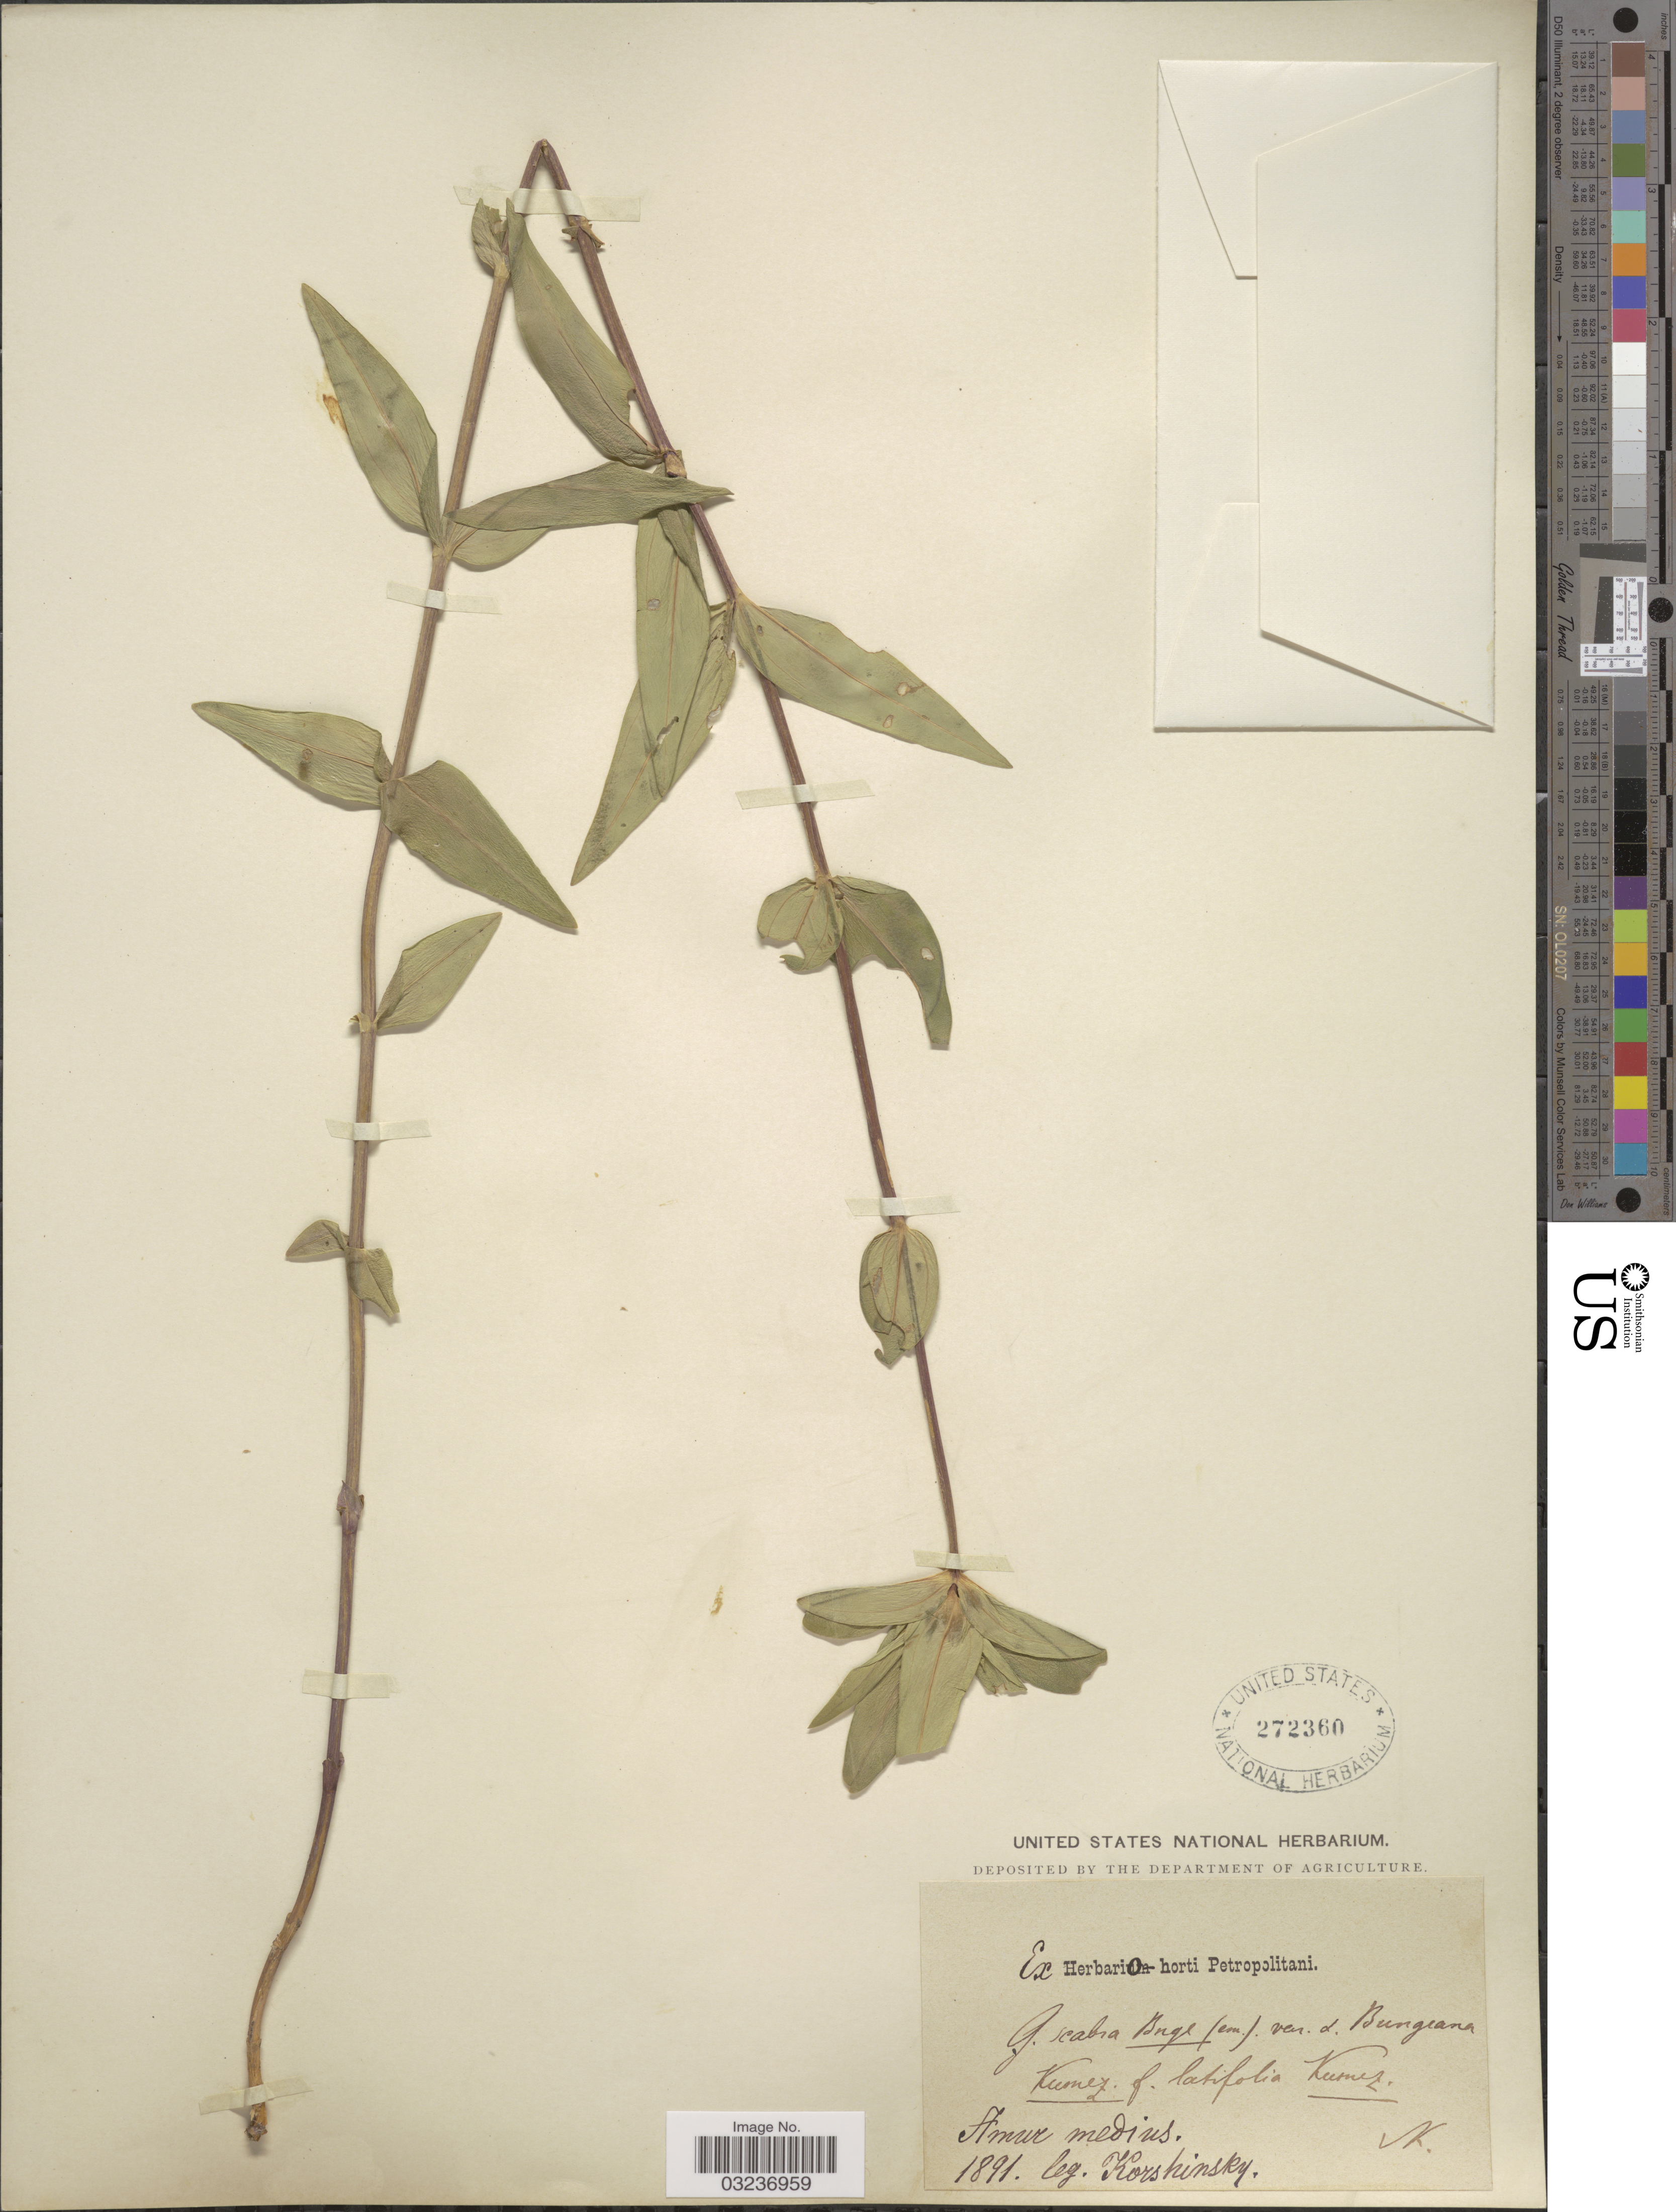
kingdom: Plantae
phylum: Tracheophyta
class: Magnoliopsida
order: Gentianales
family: Gentianaceae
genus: Gentiana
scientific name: Gentiana scabra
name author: Bunge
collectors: Korshinsky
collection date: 1891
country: Russian Federation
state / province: Amur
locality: Amur medius.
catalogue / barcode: US 272360